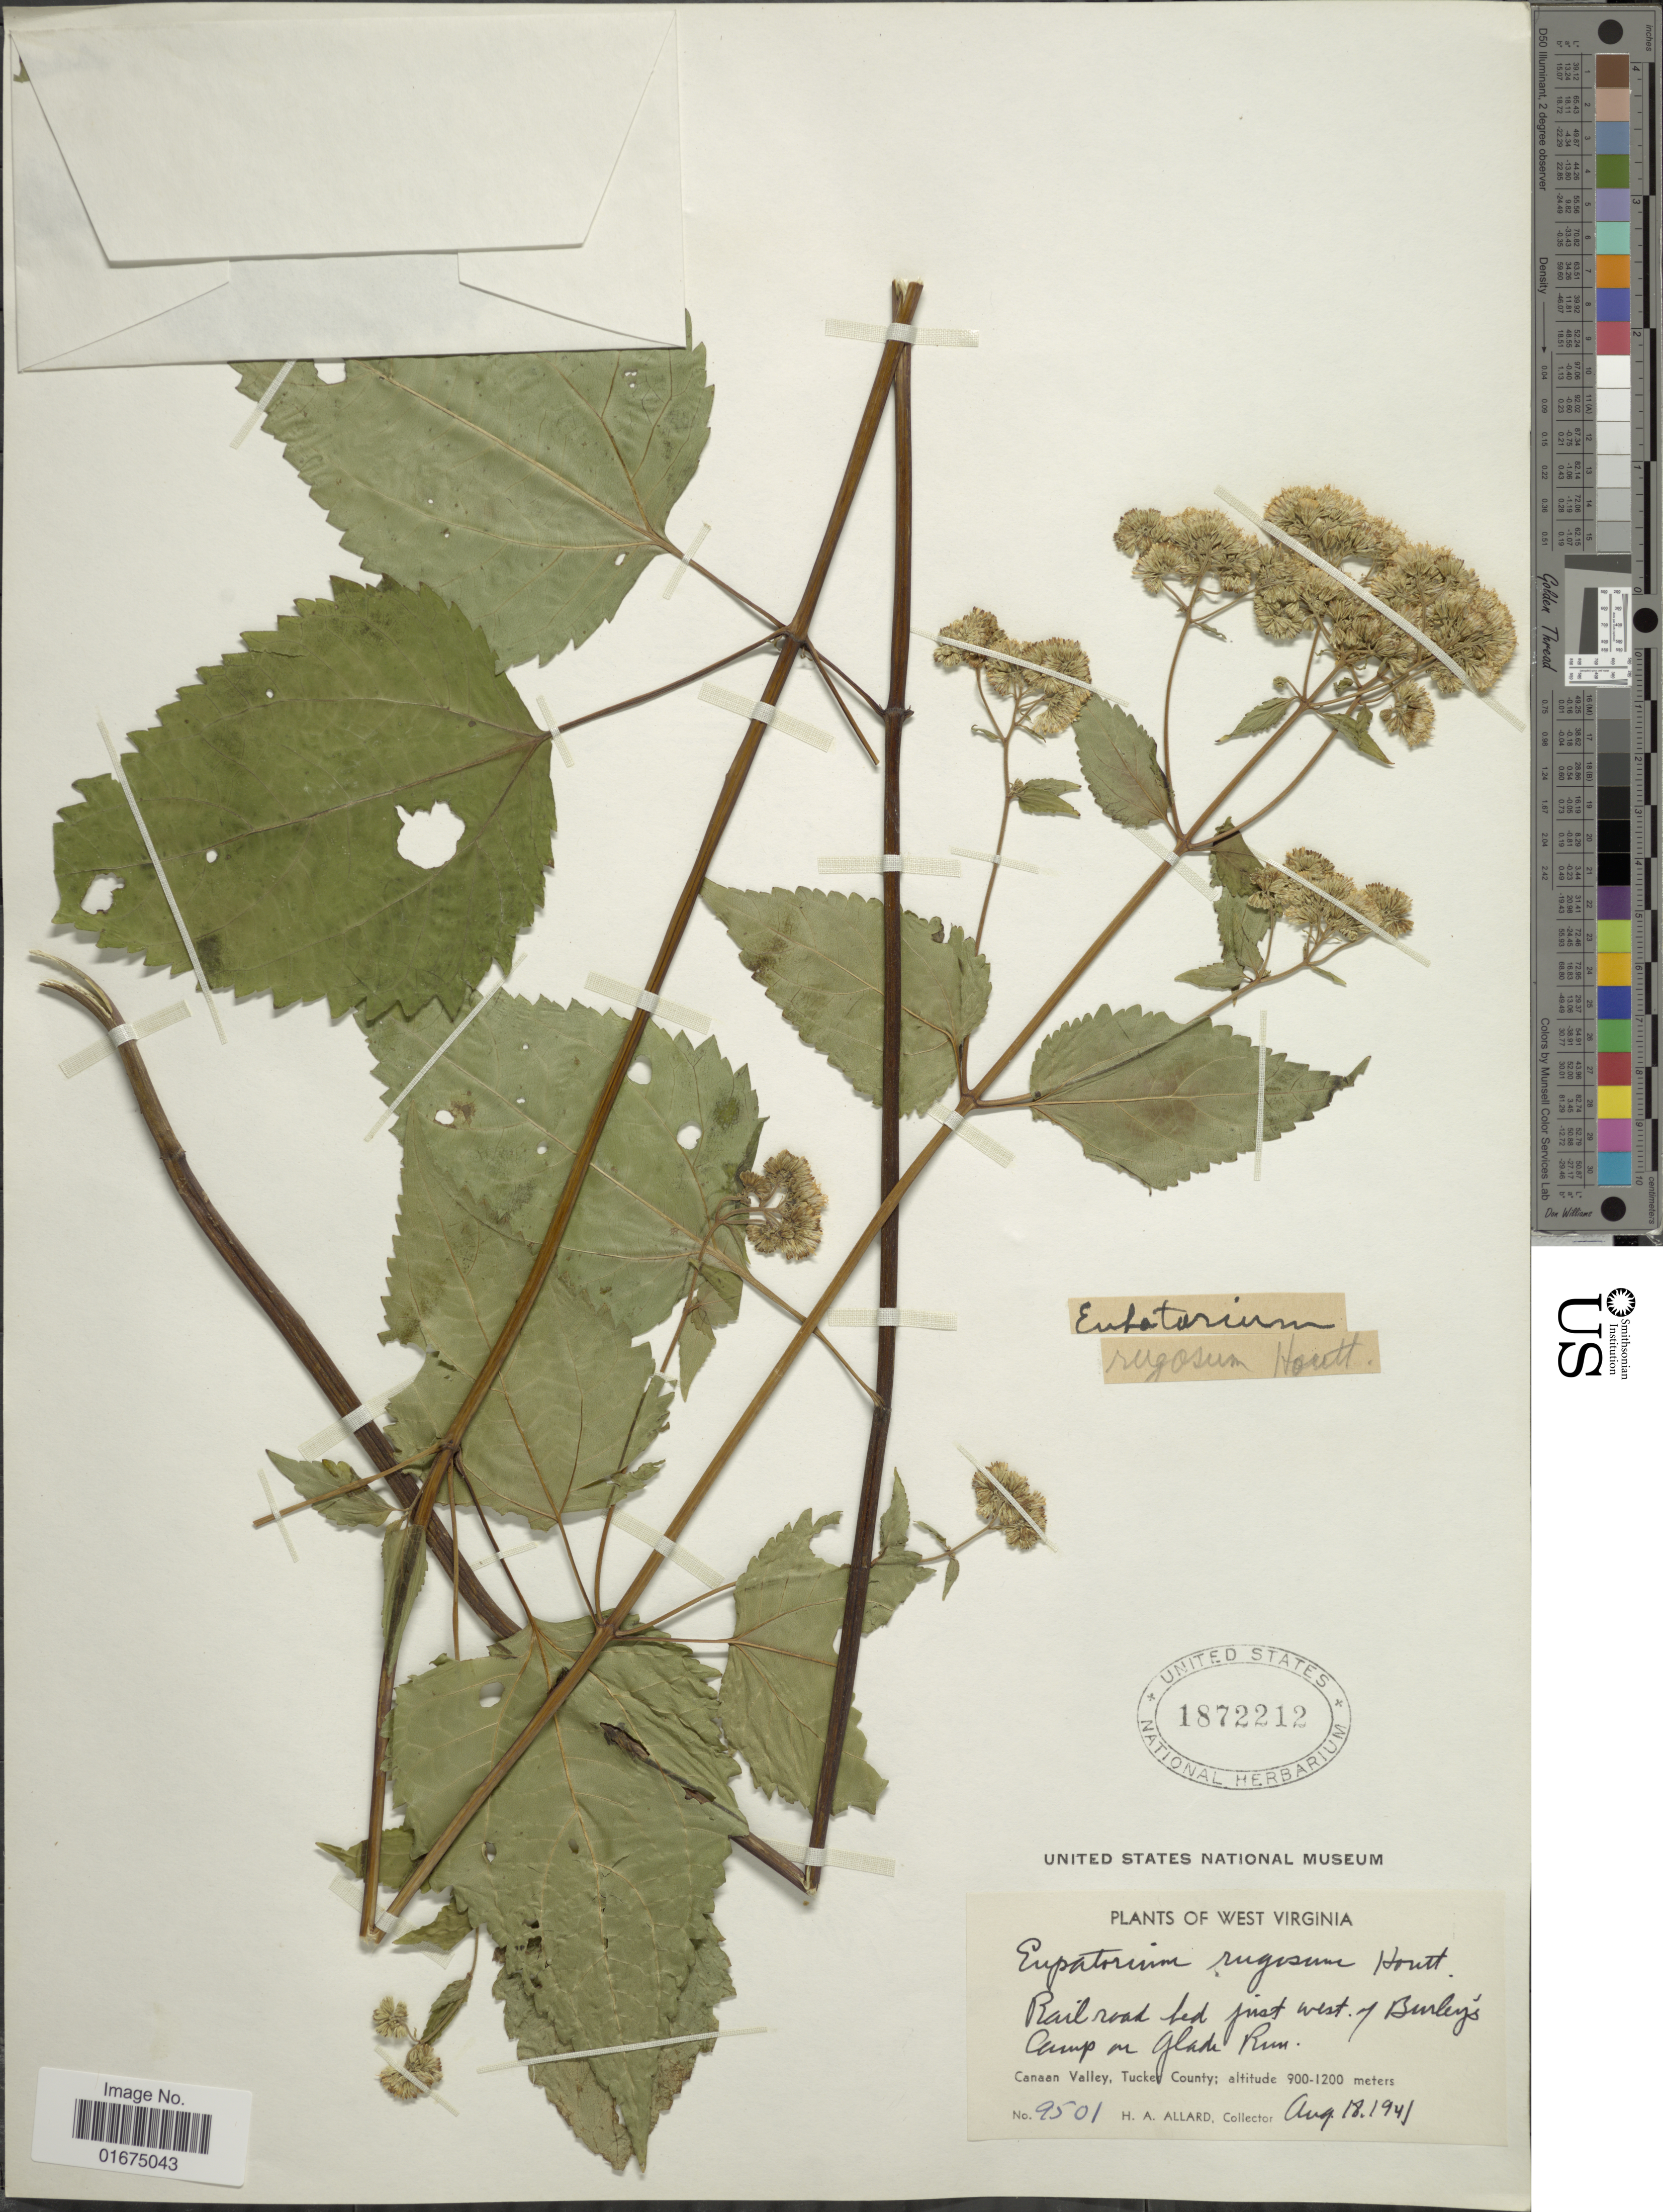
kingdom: Plantae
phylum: Tracheophyta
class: Magnoliopsida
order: Asterales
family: Asteraceae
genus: Ageratina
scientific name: Ageratina altissima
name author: (L.) R.M. King & H. Rob.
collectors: H. A. Allard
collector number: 9501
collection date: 1941-08-18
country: United States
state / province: West Virginia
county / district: Tucker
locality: Rail road led just west of Burley's Camp on Glade Run, Canaan Valley, Tucker County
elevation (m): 900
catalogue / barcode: US 1872212